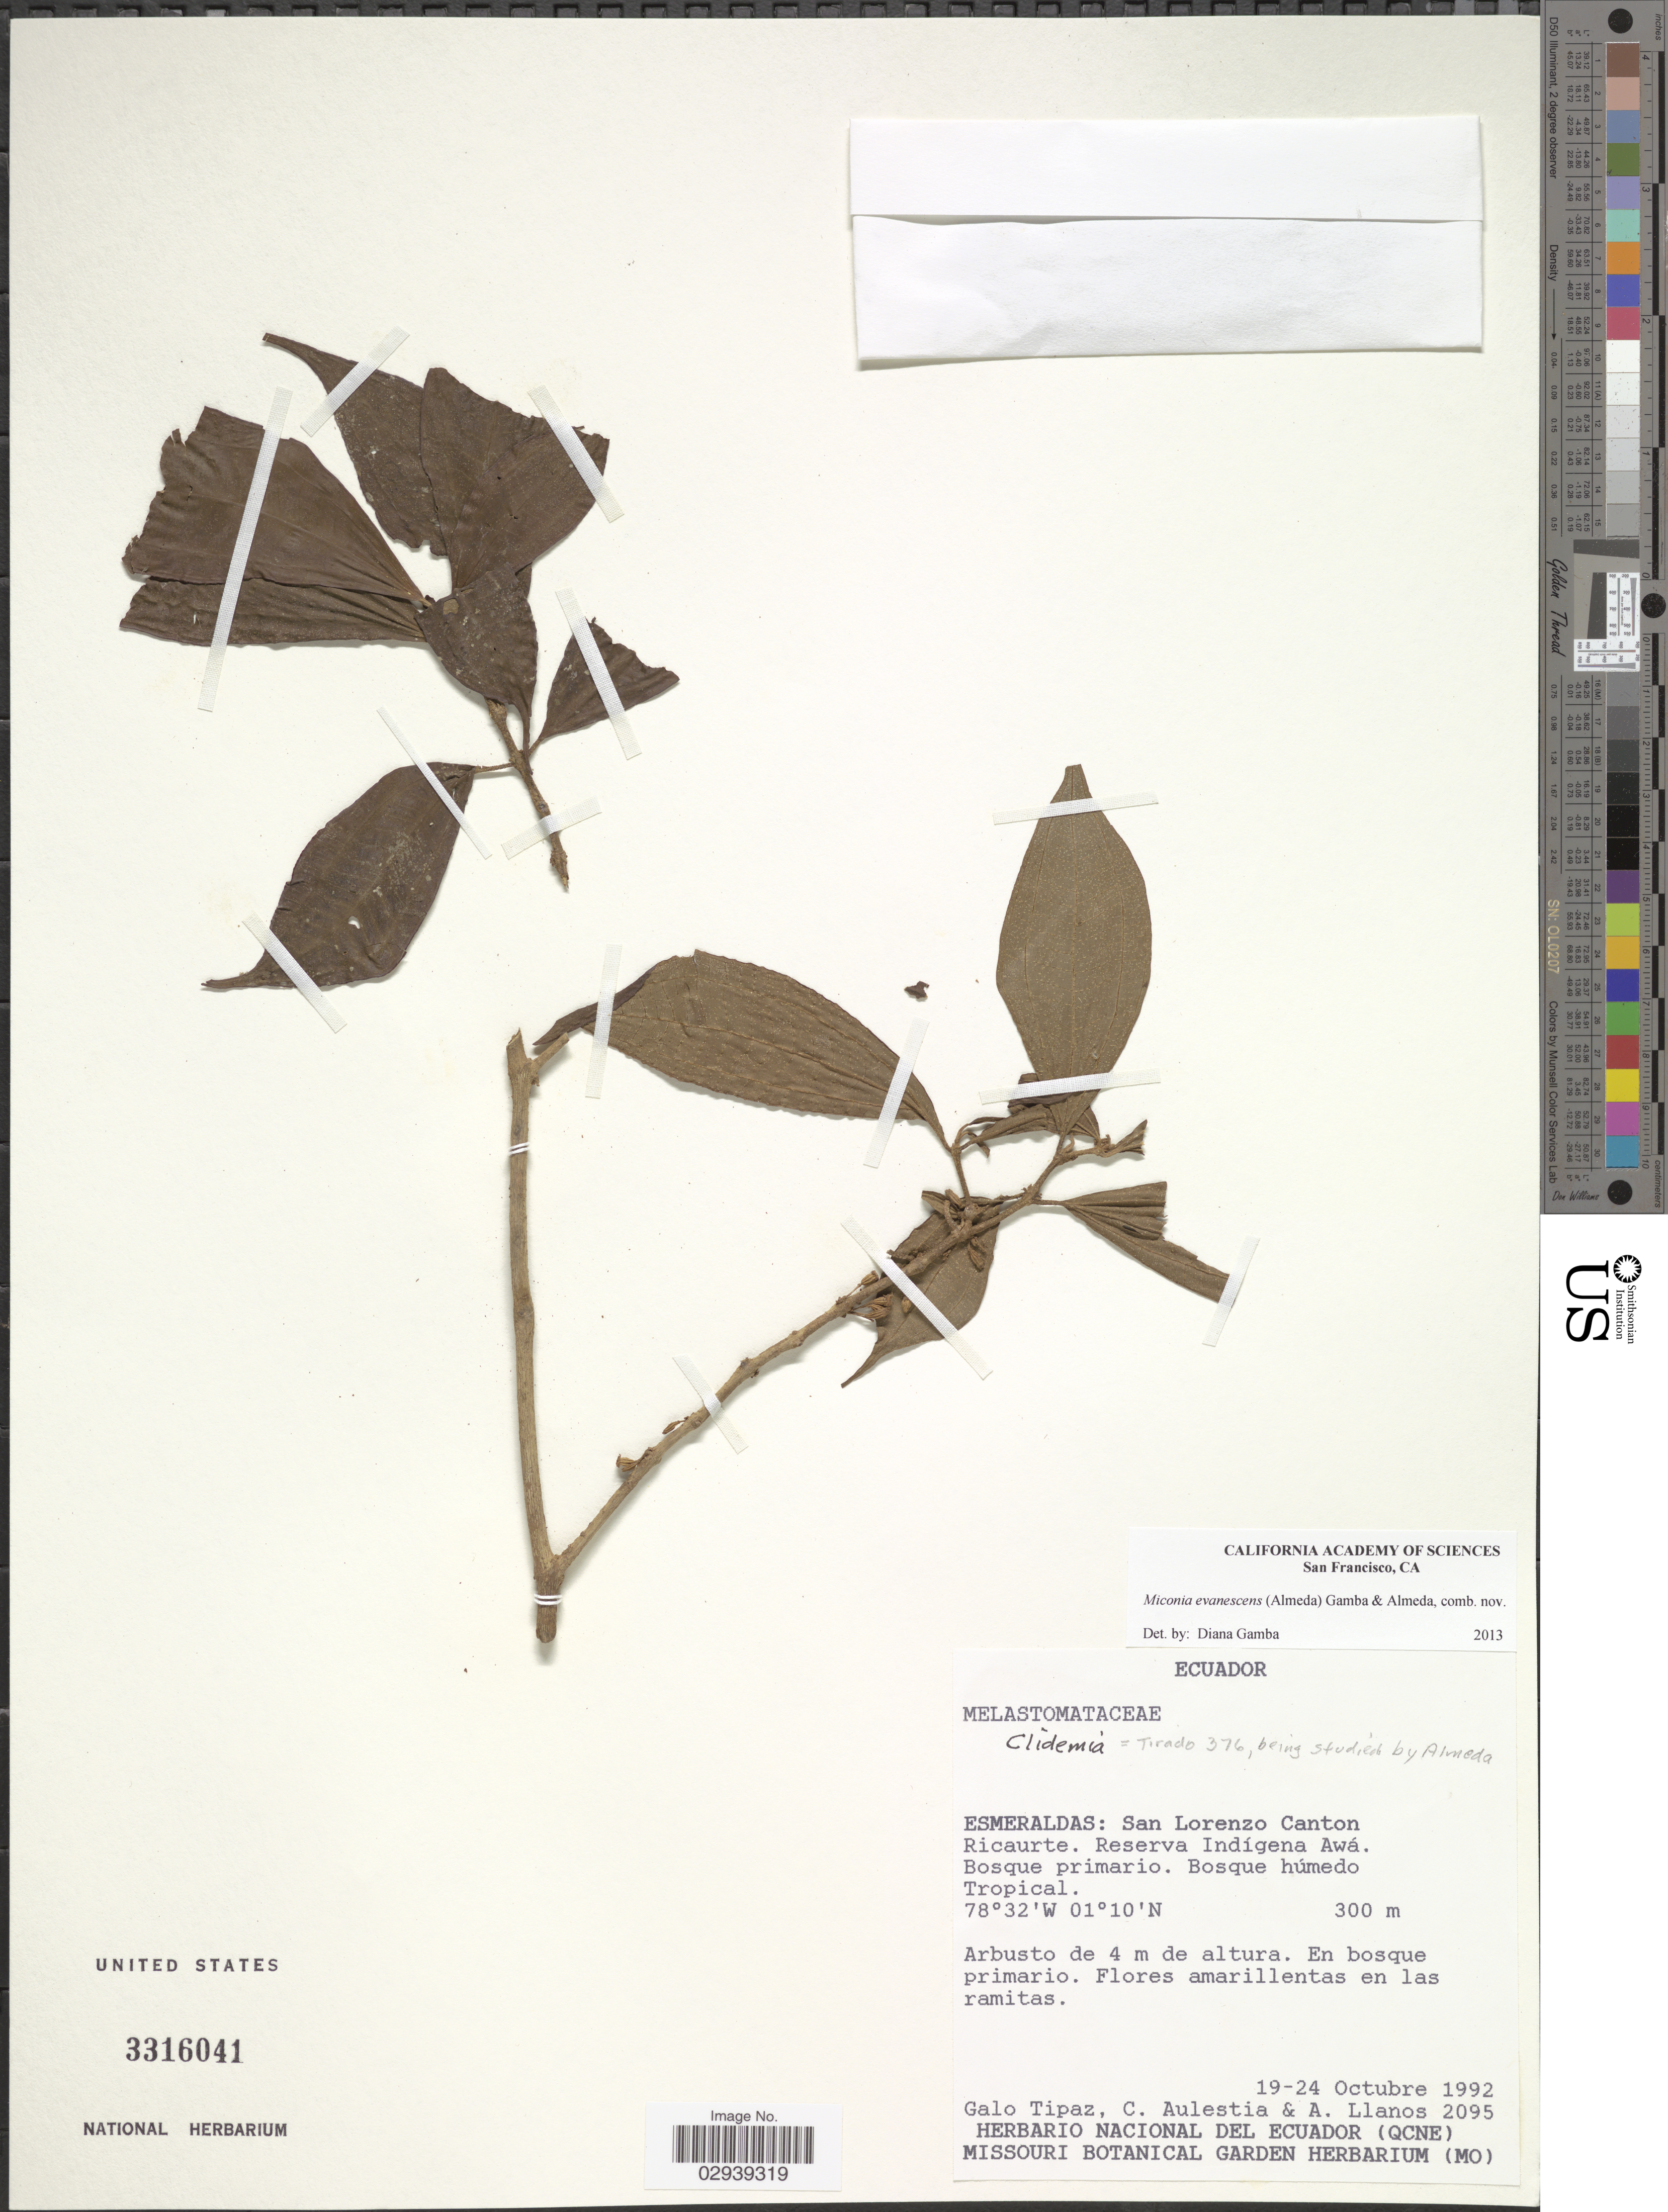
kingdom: Plantae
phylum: Tracheophyta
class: Magnoliopsida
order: Myrtales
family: Melastomataceae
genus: Miconia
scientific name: Miconia evanescens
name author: (Almeda) Gamba & Almeda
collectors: G. Tipaz, C. Aulestia & A. Llanos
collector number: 2095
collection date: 1992-10-19/1992-10-24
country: Ecuador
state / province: Esmeraldas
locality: San Lorenzo Canton. Ricaurte. Reserva Indígena Awá.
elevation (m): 300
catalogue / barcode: US 3316041